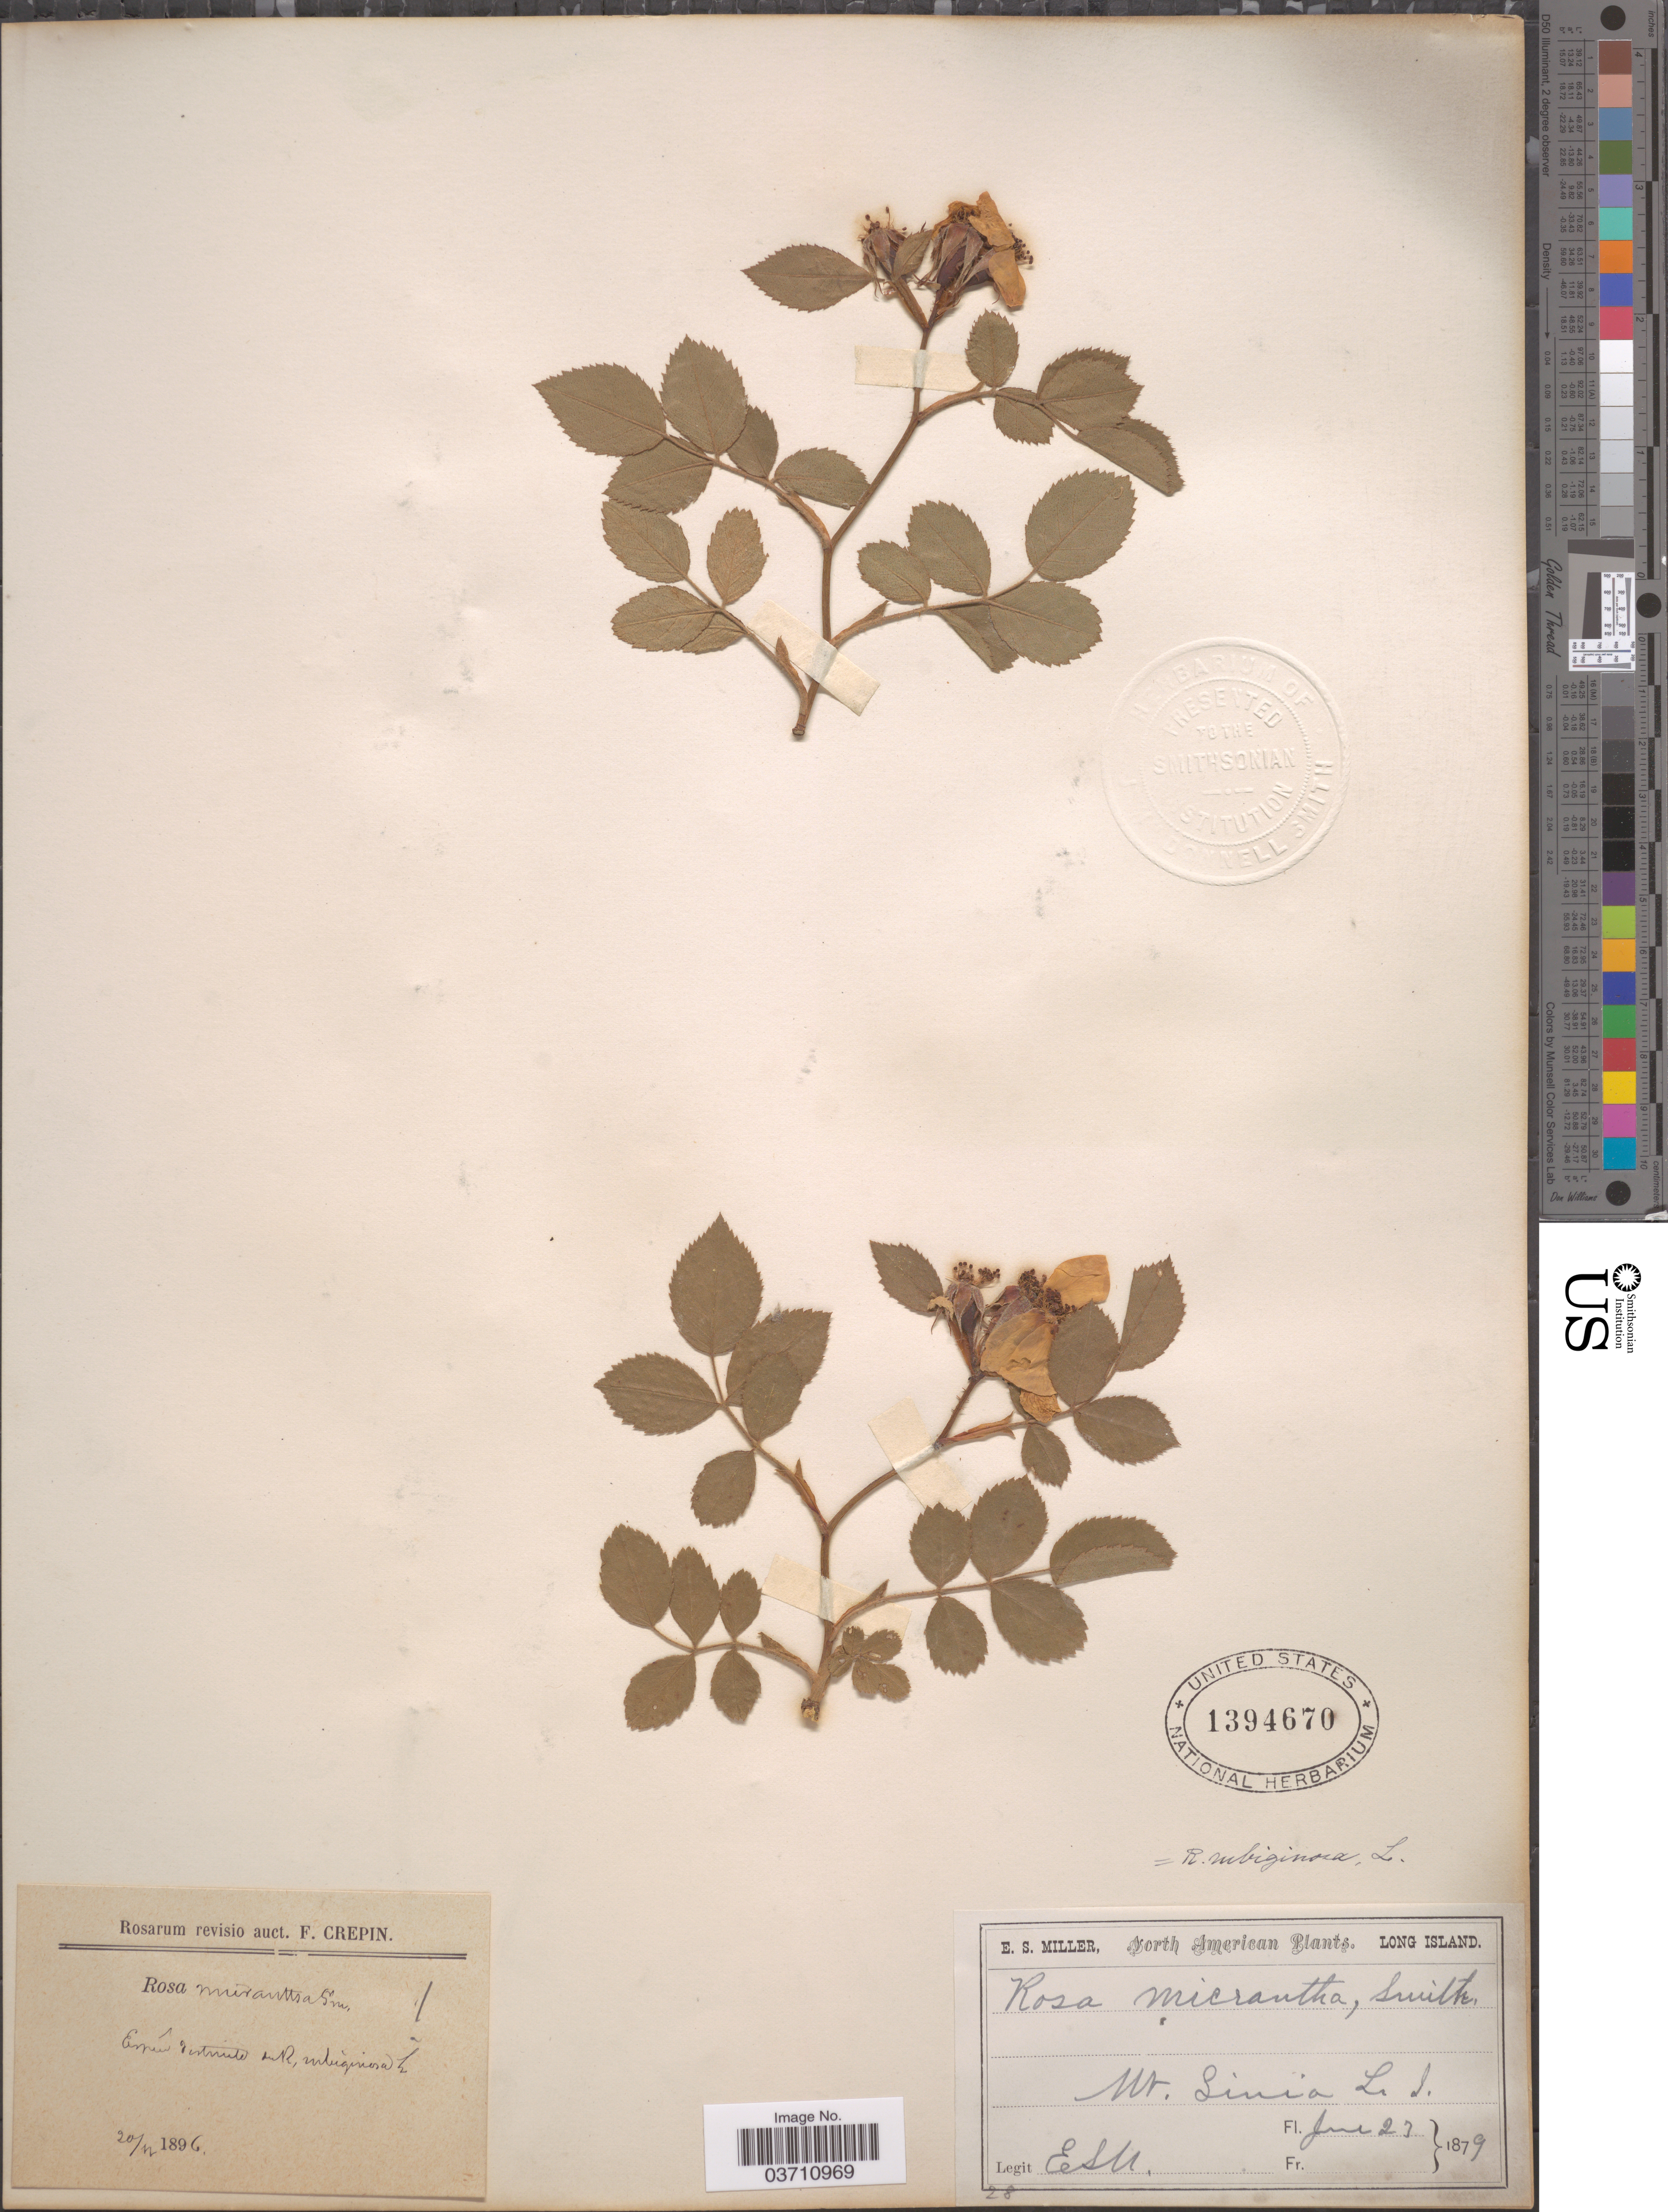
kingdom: Plantae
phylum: Tracheophyta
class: Magnoliopsida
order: Rosales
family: Rosaceae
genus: Rosa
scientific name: Rosa eglanteria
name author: L.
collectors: E. S. Miller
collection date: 1879-06-23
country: United States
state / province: New York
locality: Mt. Sinia L. I.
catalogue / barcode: US 1394670